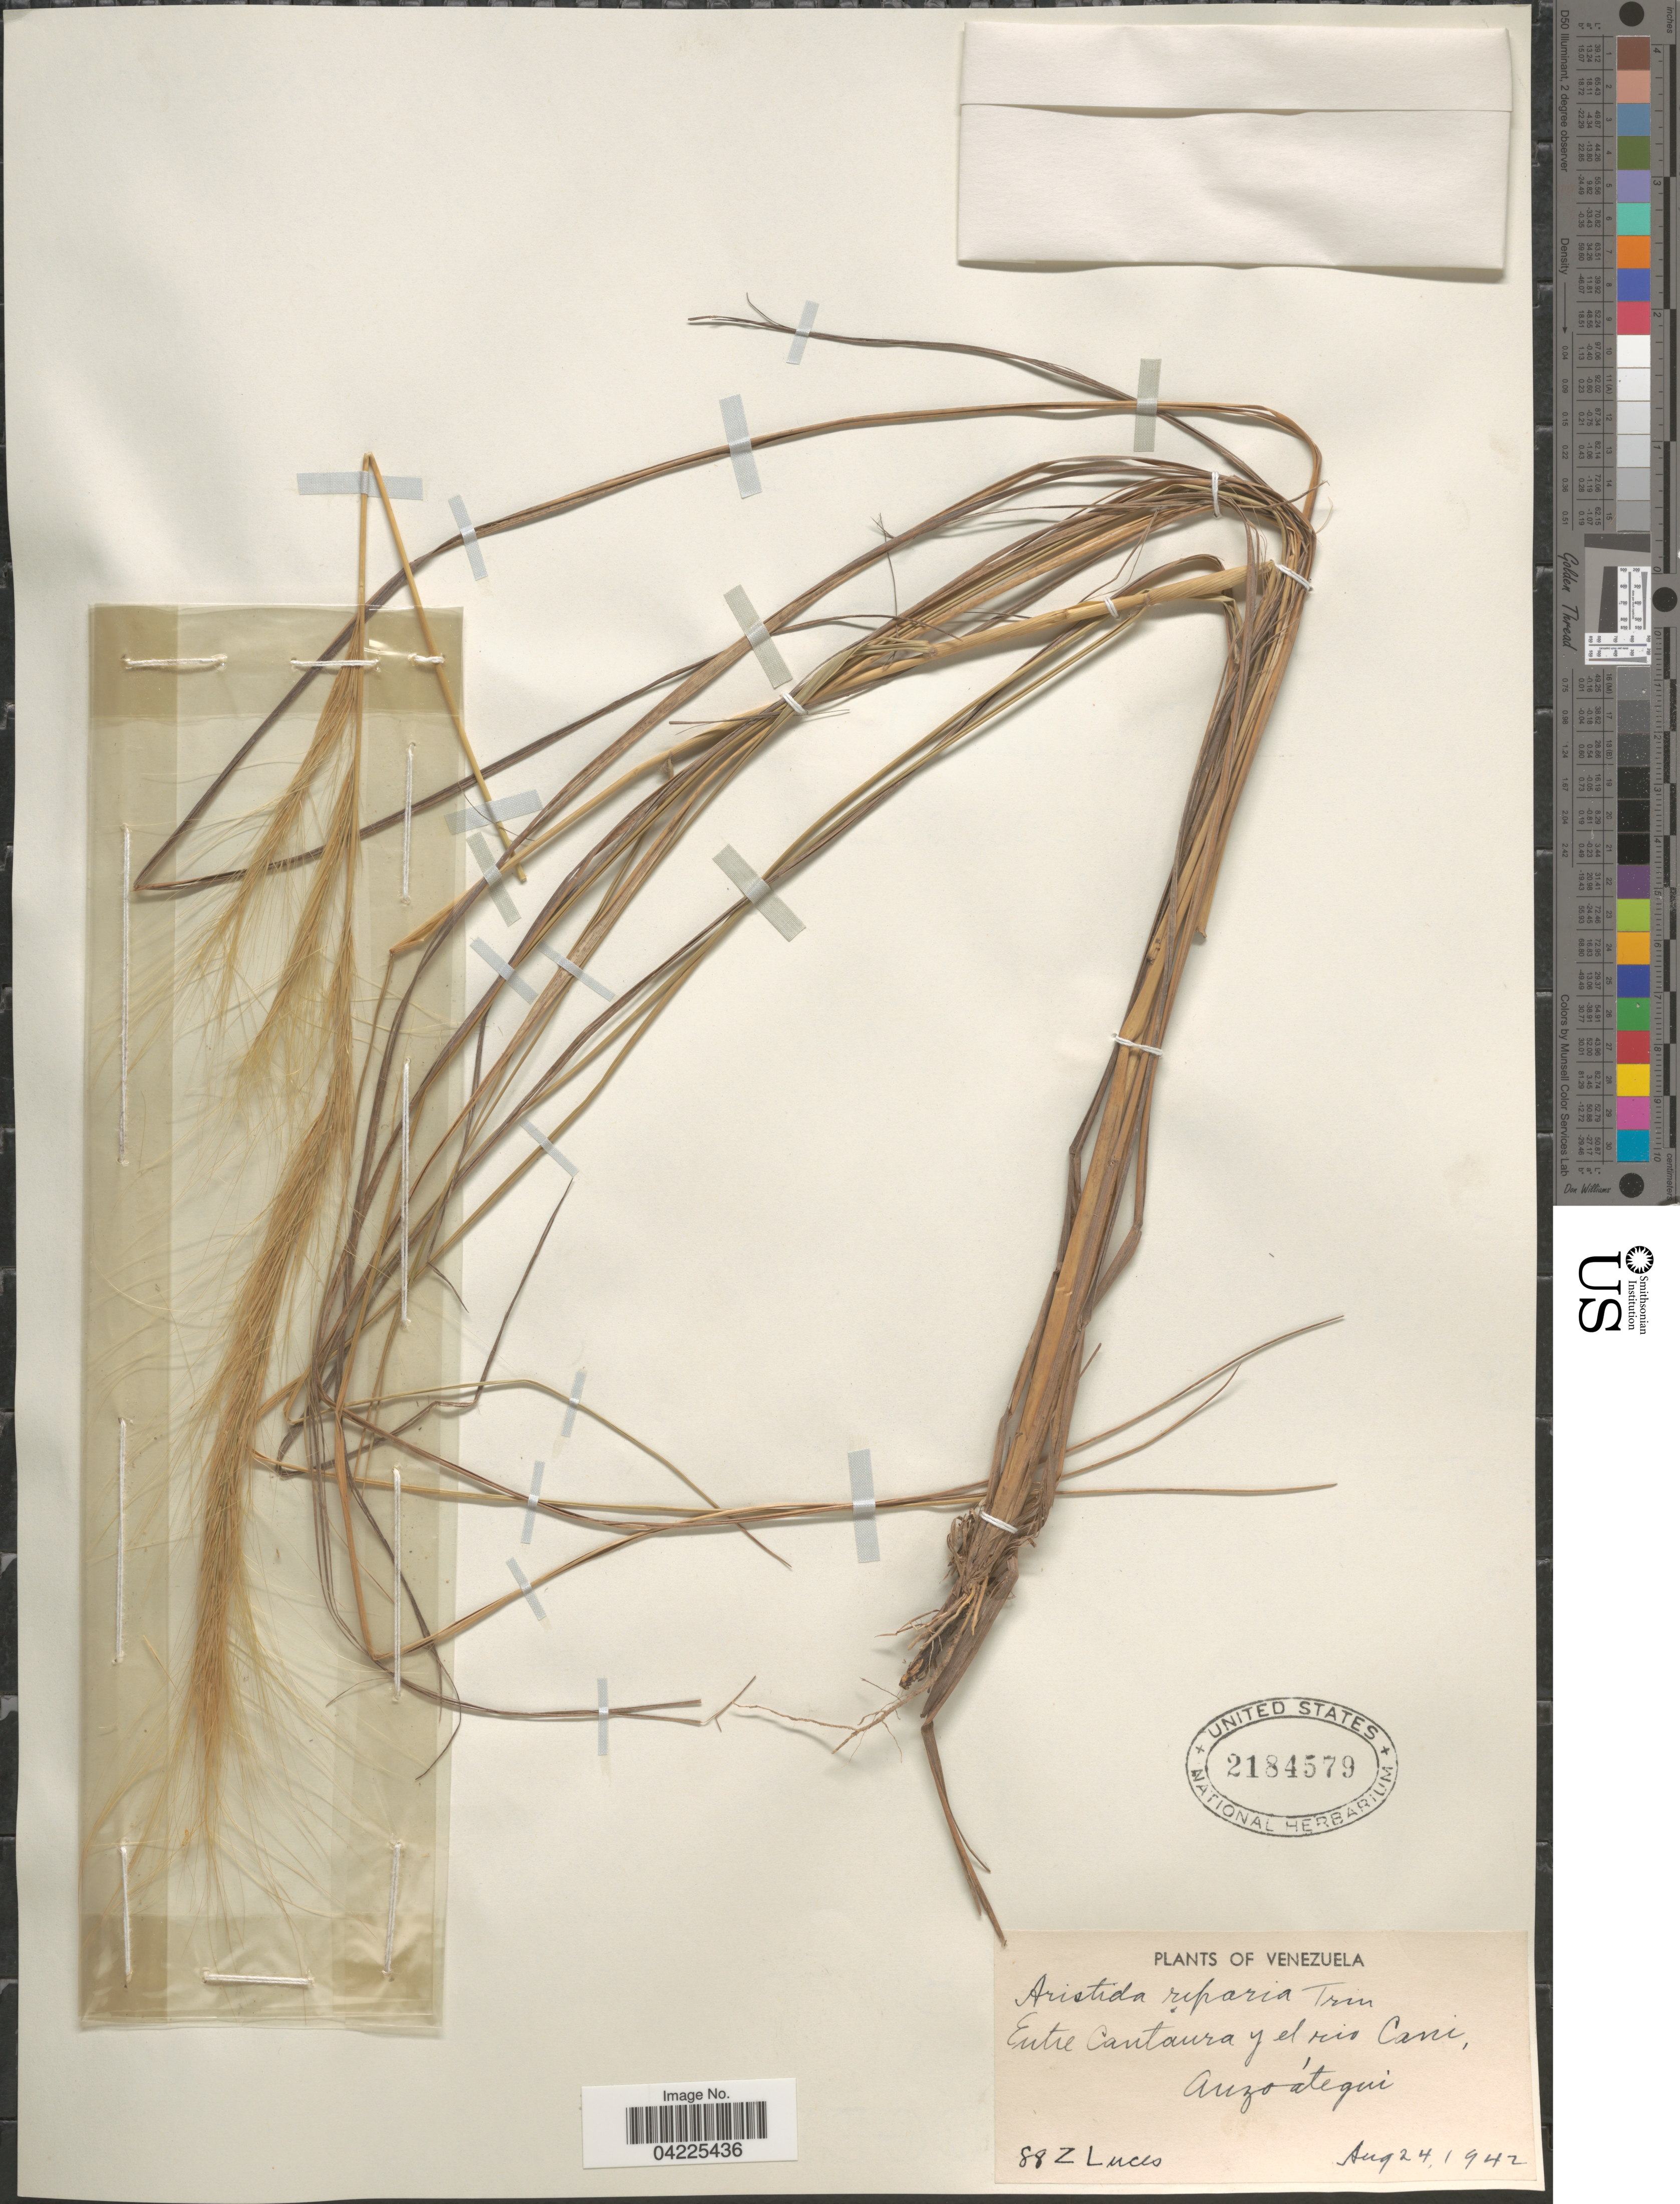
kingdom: Plantae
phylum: Tracheophyta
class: Liliopsida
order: Poales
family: Poaceae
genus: Aristida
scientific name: Aristida riparia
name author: Trin.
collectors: Z. Luces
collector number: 88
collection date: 1942-08-24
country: Venezuela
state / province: Anzoategui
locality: Entre Cantaura y el rio Cani.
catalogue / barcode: US 2184579